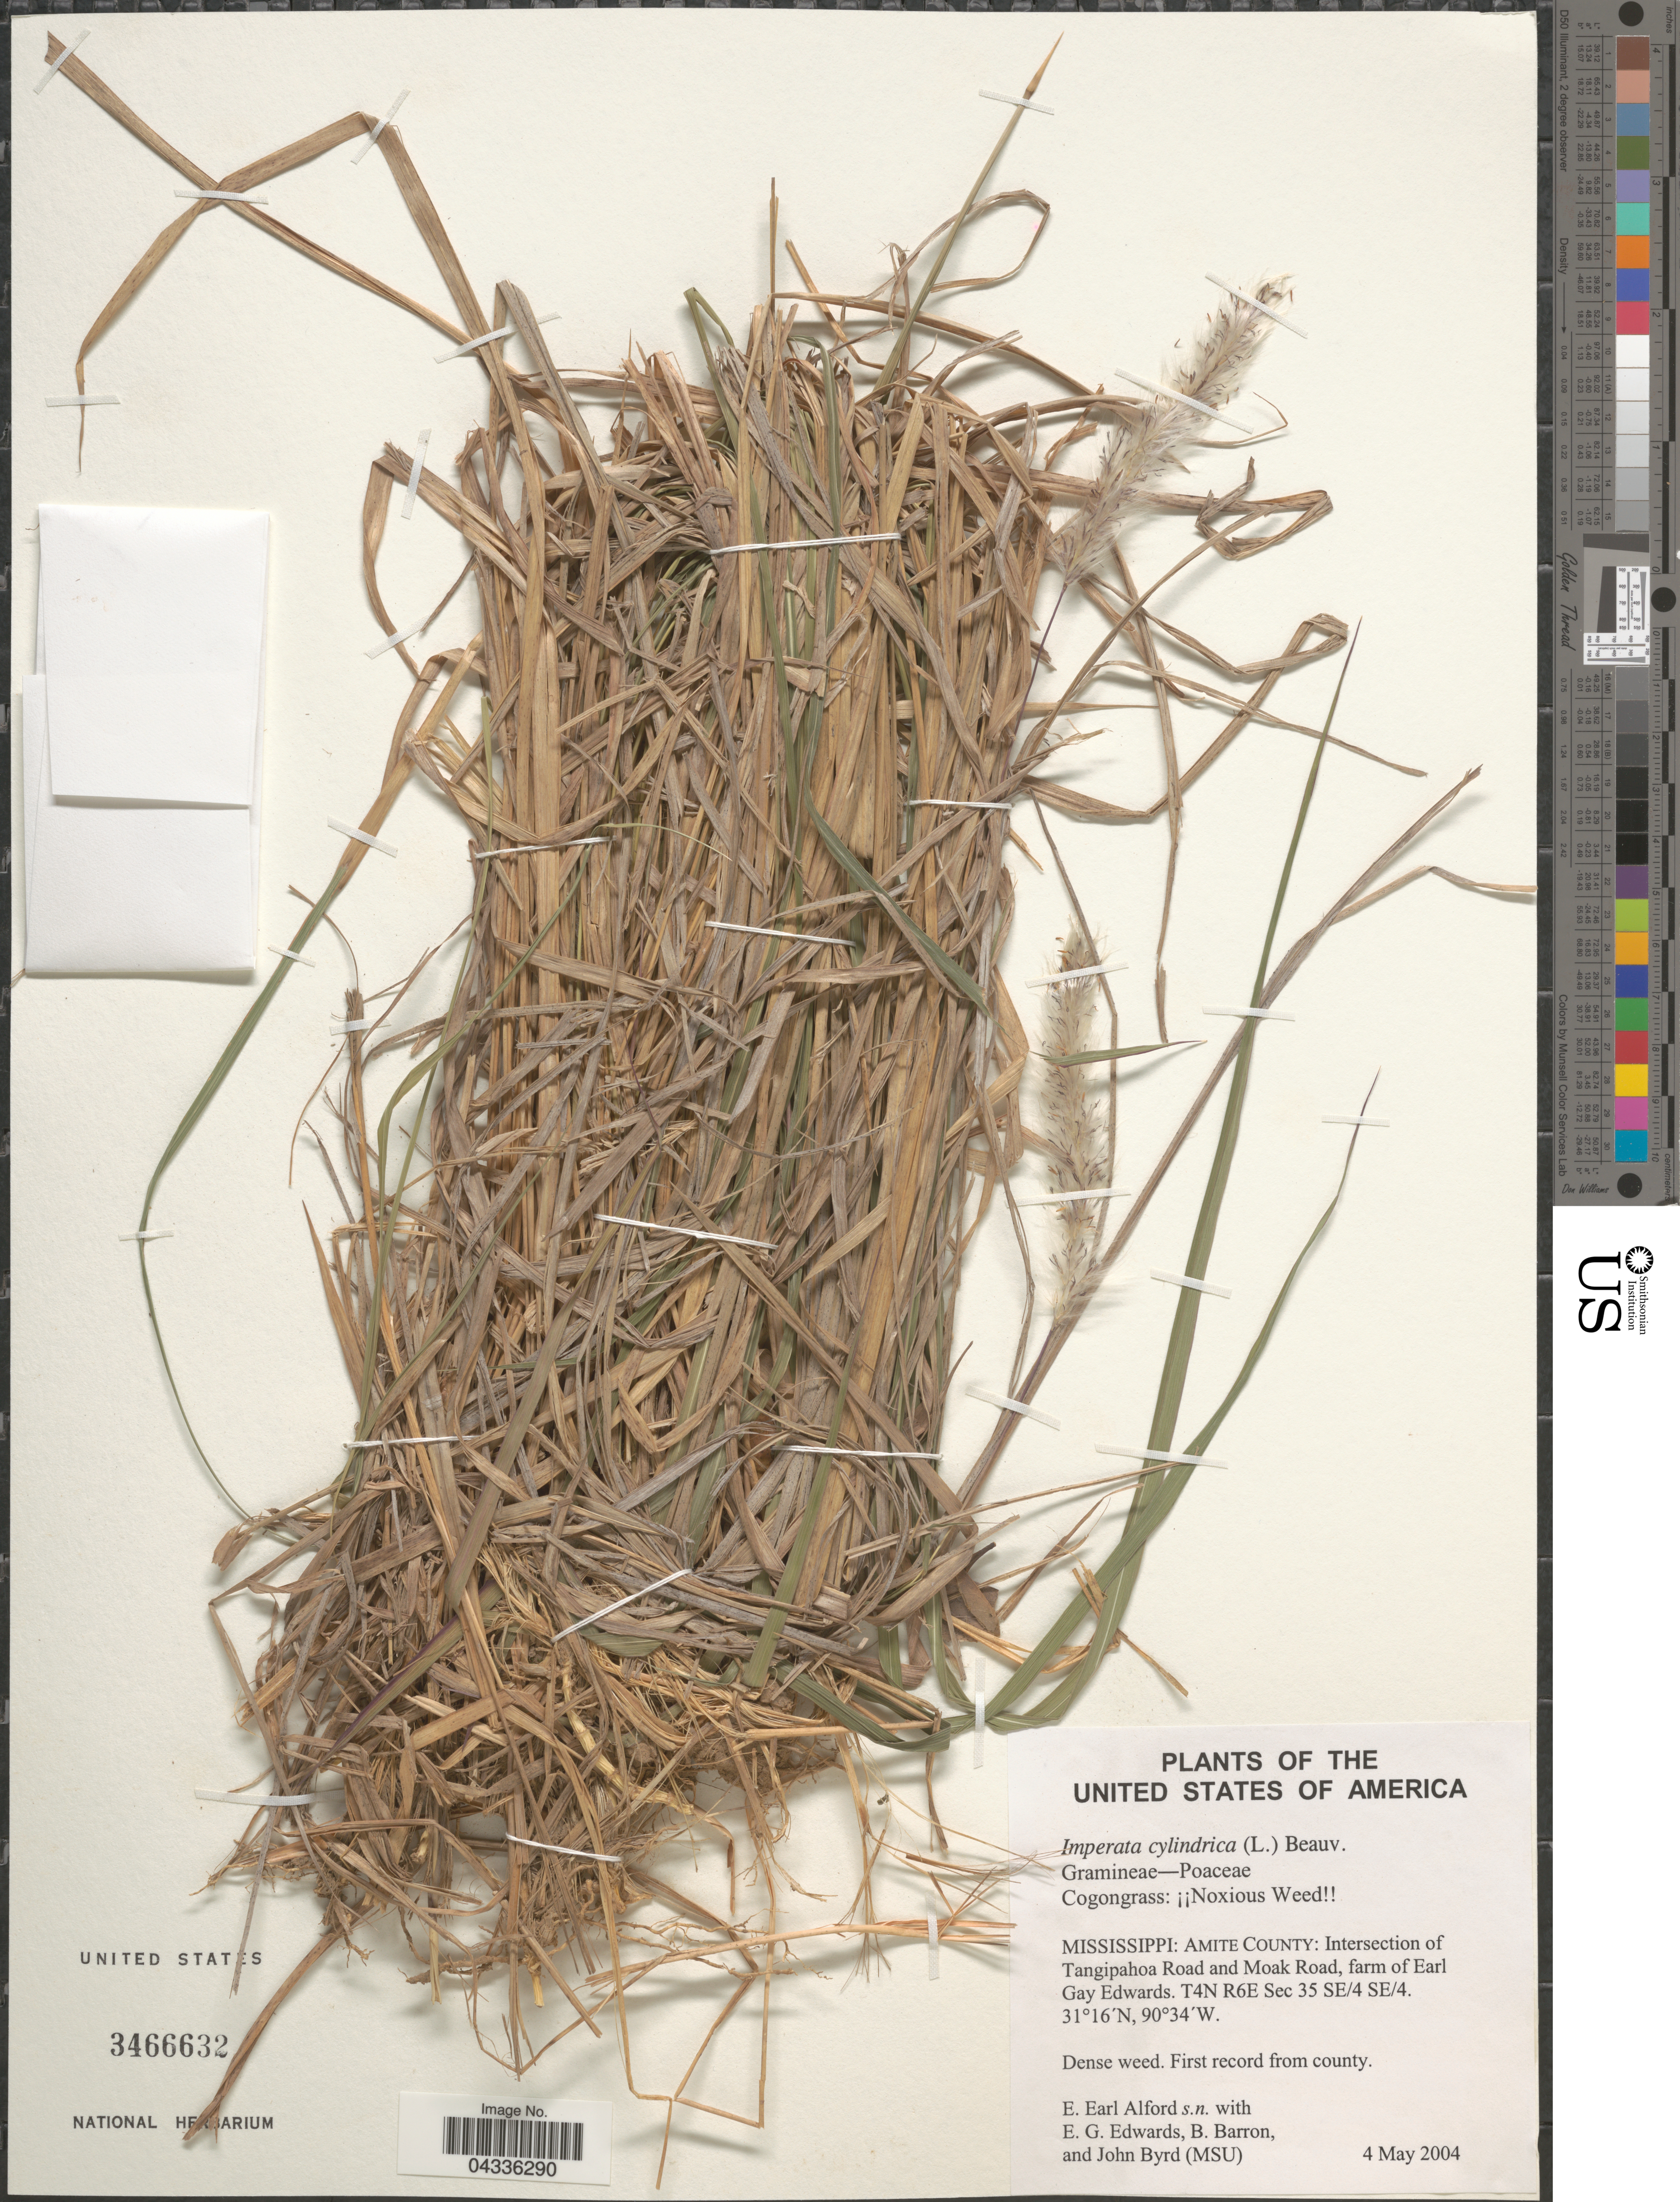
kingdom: Plantae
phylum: Tracheophyta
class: Liliopsida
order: Poales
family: Poaceae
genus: Imperata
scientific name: Imperata cylindrica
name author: (L.) P. Beauv.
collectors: E. Alford, E. Edwards, B. Barron & J. Byrd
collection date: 2004-05-04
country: United States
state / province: Mississippi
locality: Amite County: Intersection of Tangipahoa Road and Moak Road, farm of Earl Gay Edwards. T4N R6E Sec 35 SE/4 SE/4.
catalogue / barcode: US 3466632